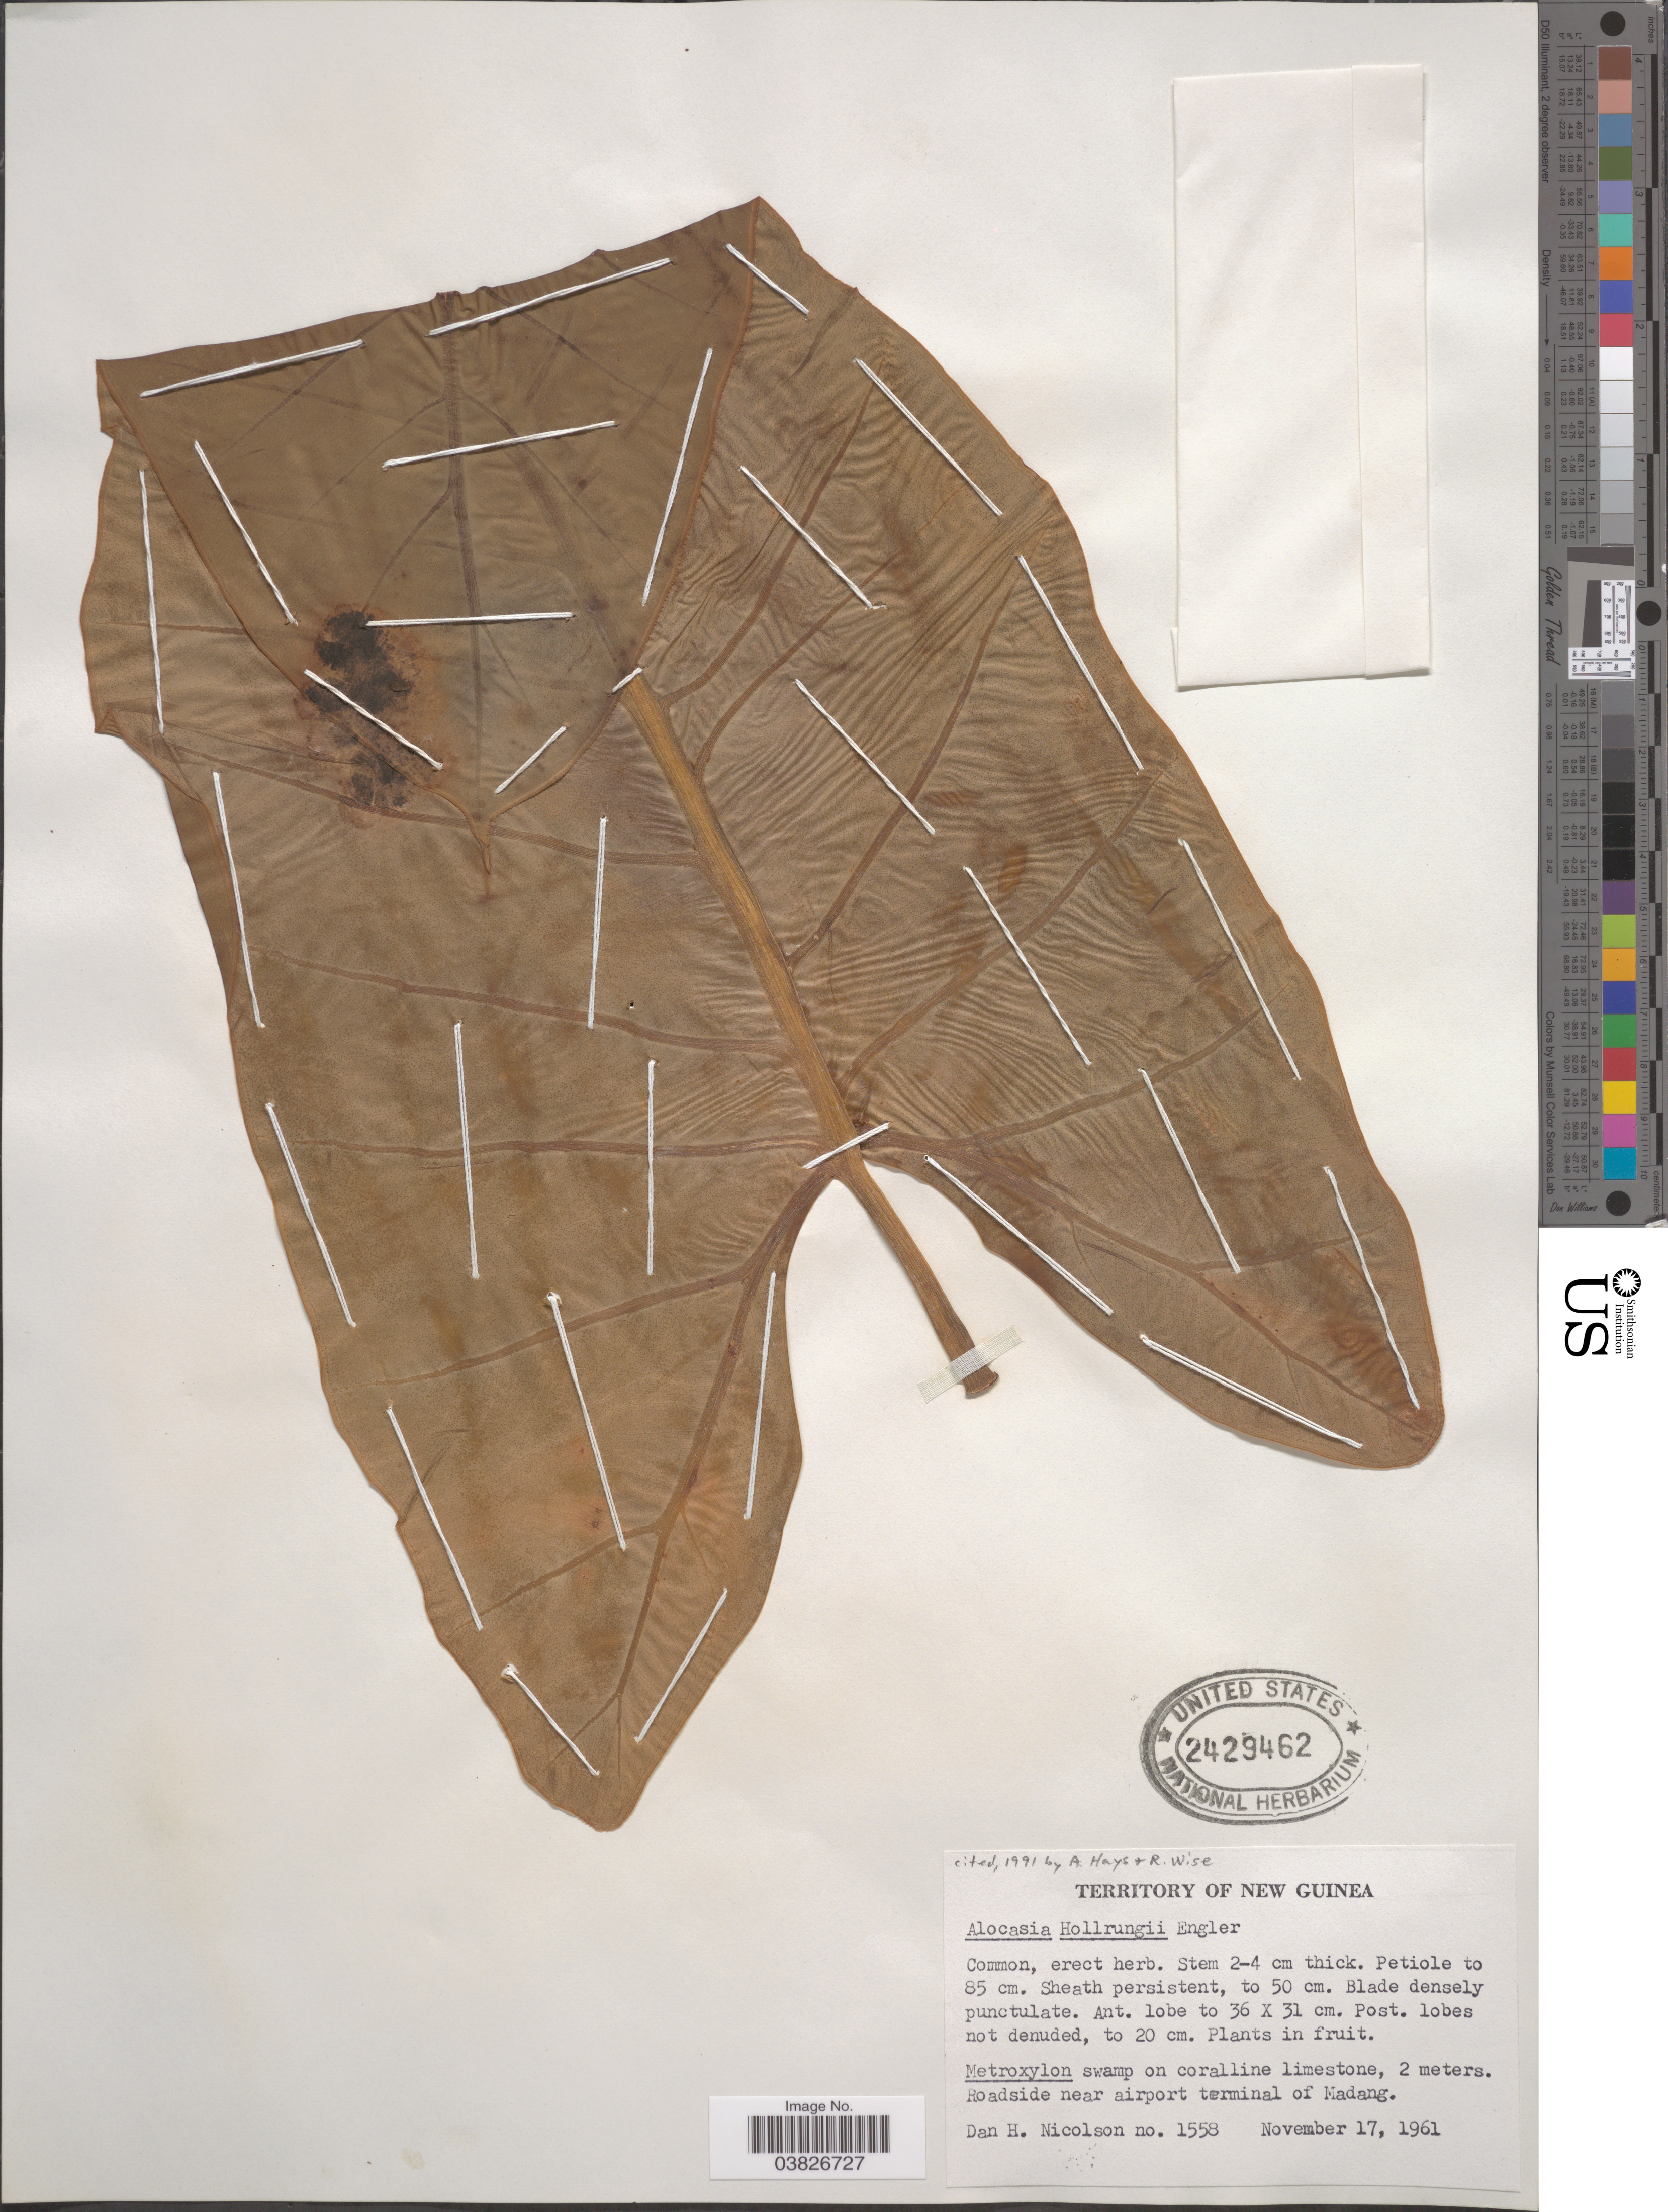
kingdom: Plantae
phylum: Tracheophyta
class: Liliopsida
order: Alismatales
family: Araceae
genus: Alocasia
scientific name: Alocasia hollrungii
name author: Endl.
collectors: D. H. Nicolson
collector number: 1558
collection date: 1961-11-17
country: Papua New Guinea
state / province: Madang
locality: Territory of New Guinea. Roadside near airport terminal of Madang.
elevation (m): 2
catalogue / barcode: US 2429462